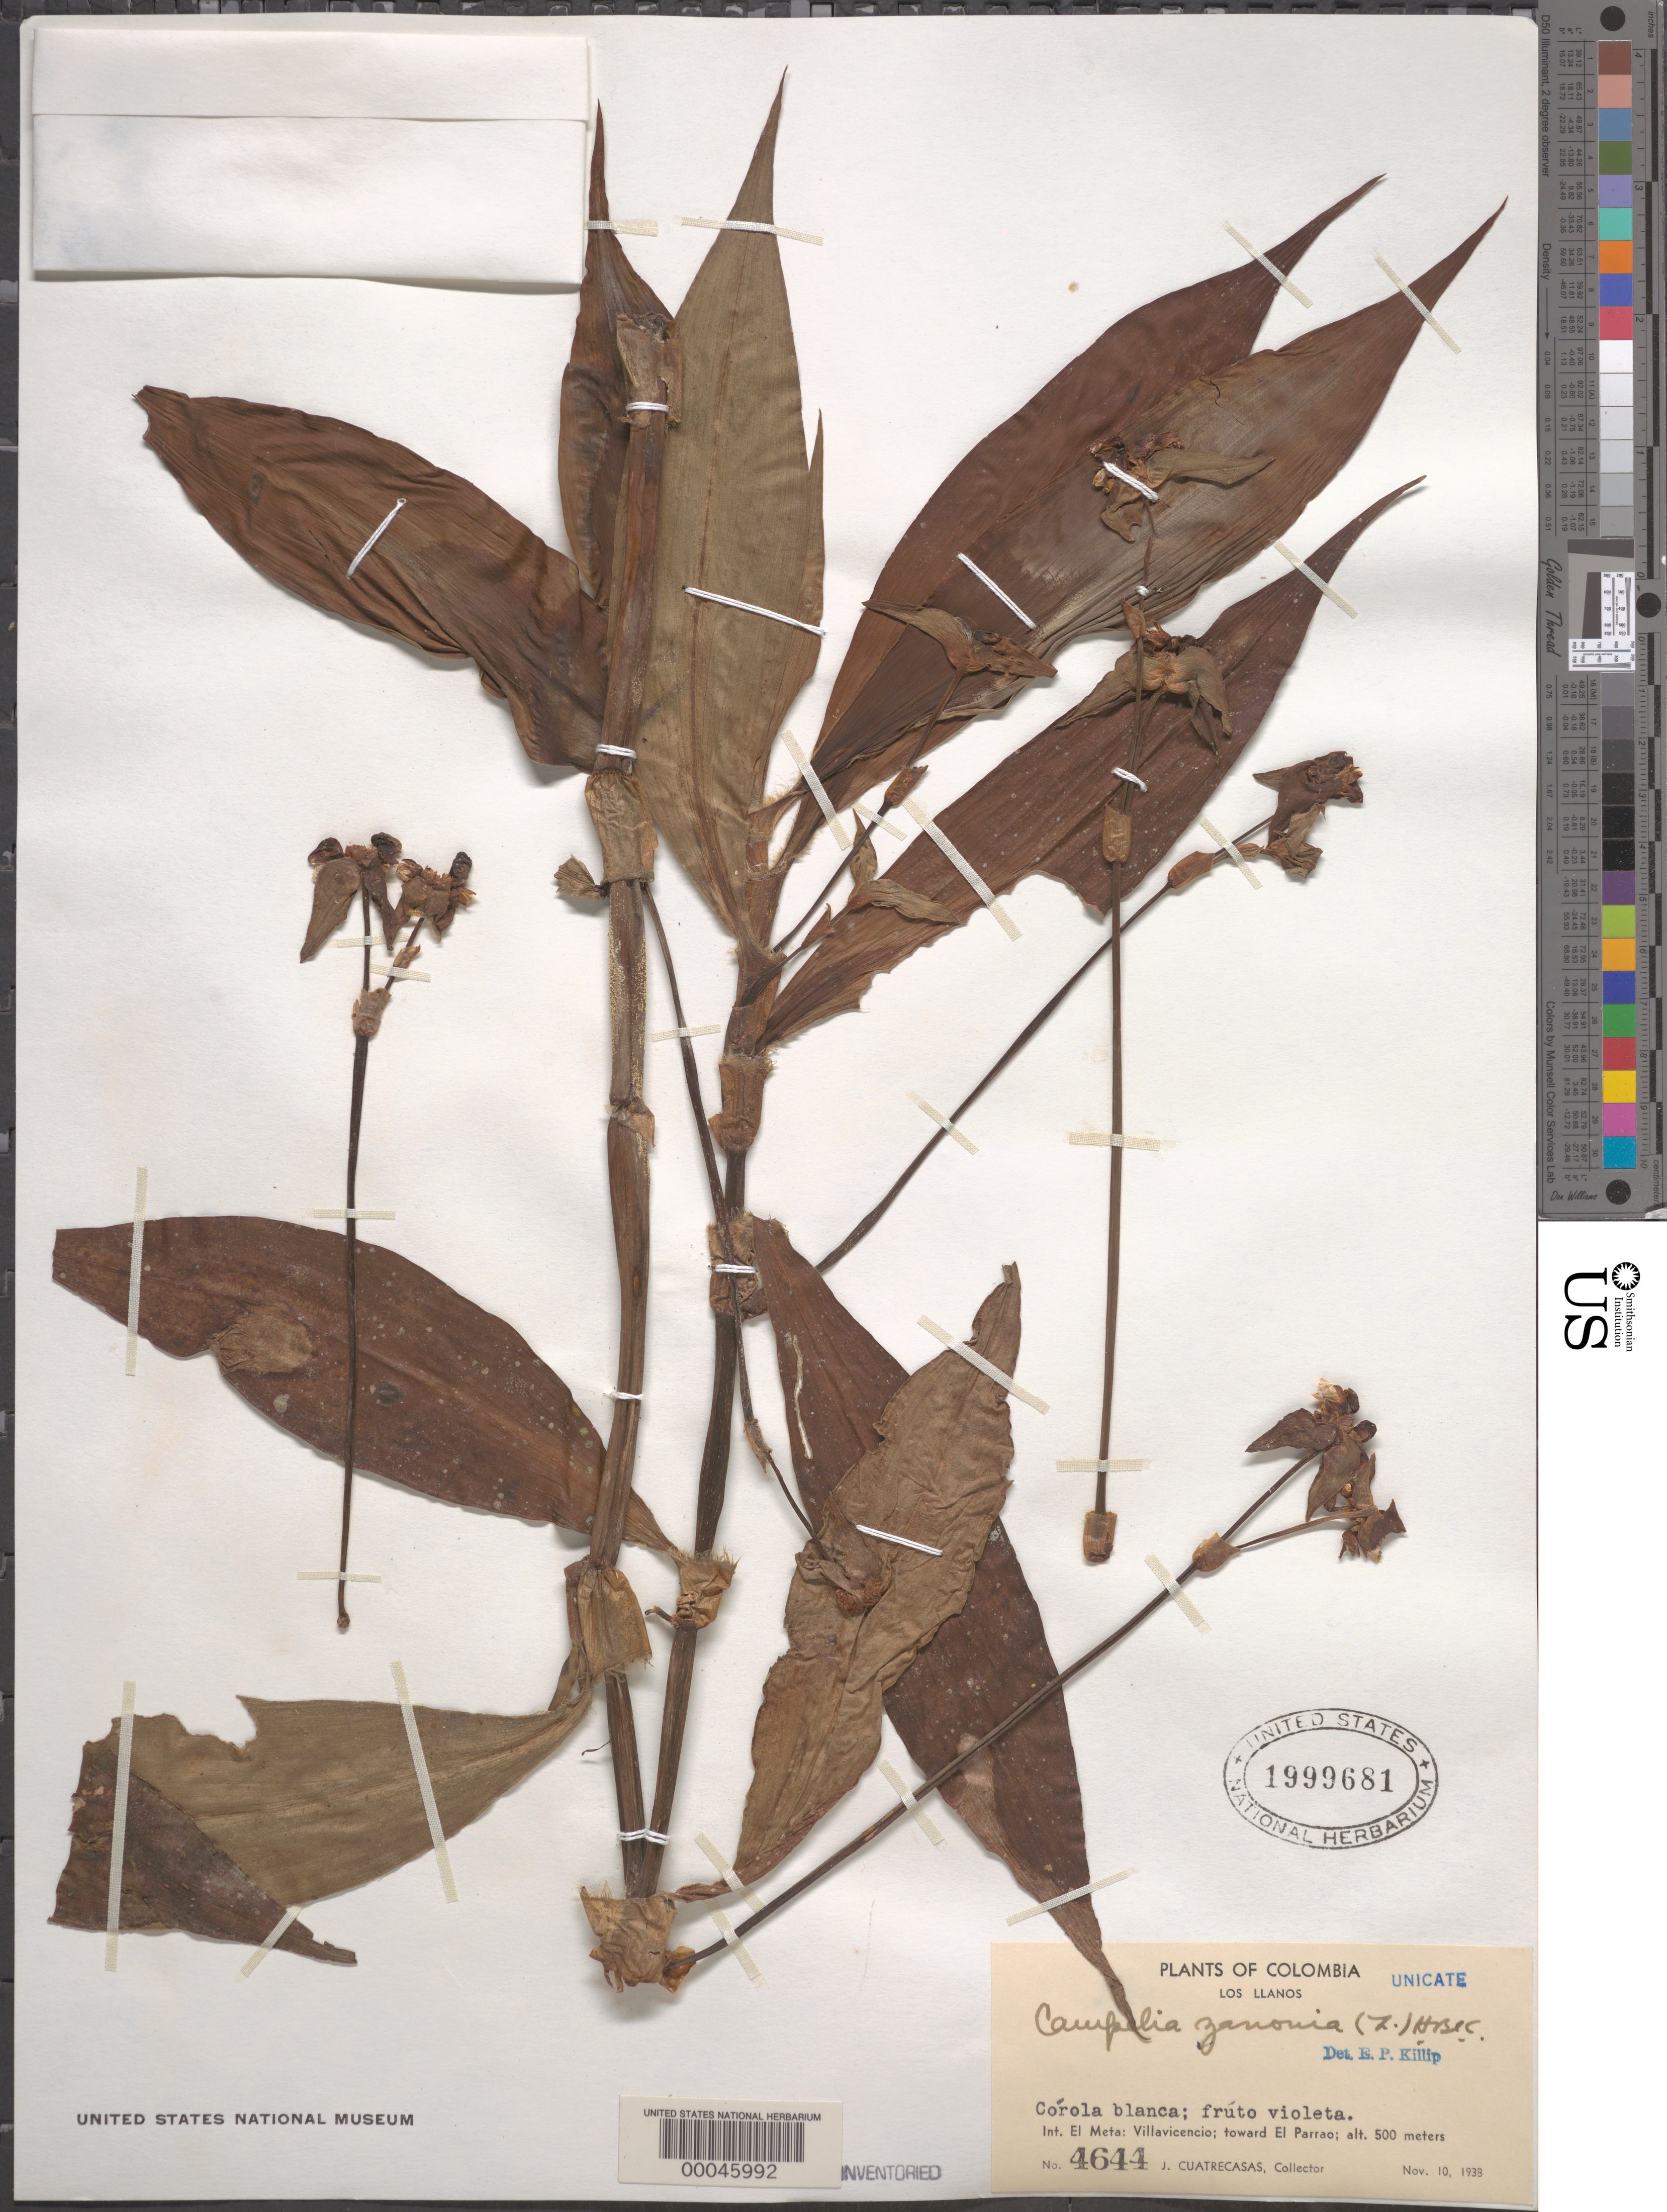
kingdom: Plantae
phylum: Tracheophyta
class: Liliopsida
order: Commelinales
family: Commelinaceae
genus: Tradescantia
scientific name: Tradescantia zanonia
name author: (L.) Sw.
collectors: J. Cuatrecasas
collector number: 4644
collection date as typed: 10 Nov 1938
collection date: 1938-11-10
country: Colombia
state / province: Meta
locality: Villa Vicencia, toward El Parrao.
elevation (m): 500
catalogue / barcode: US 1999681